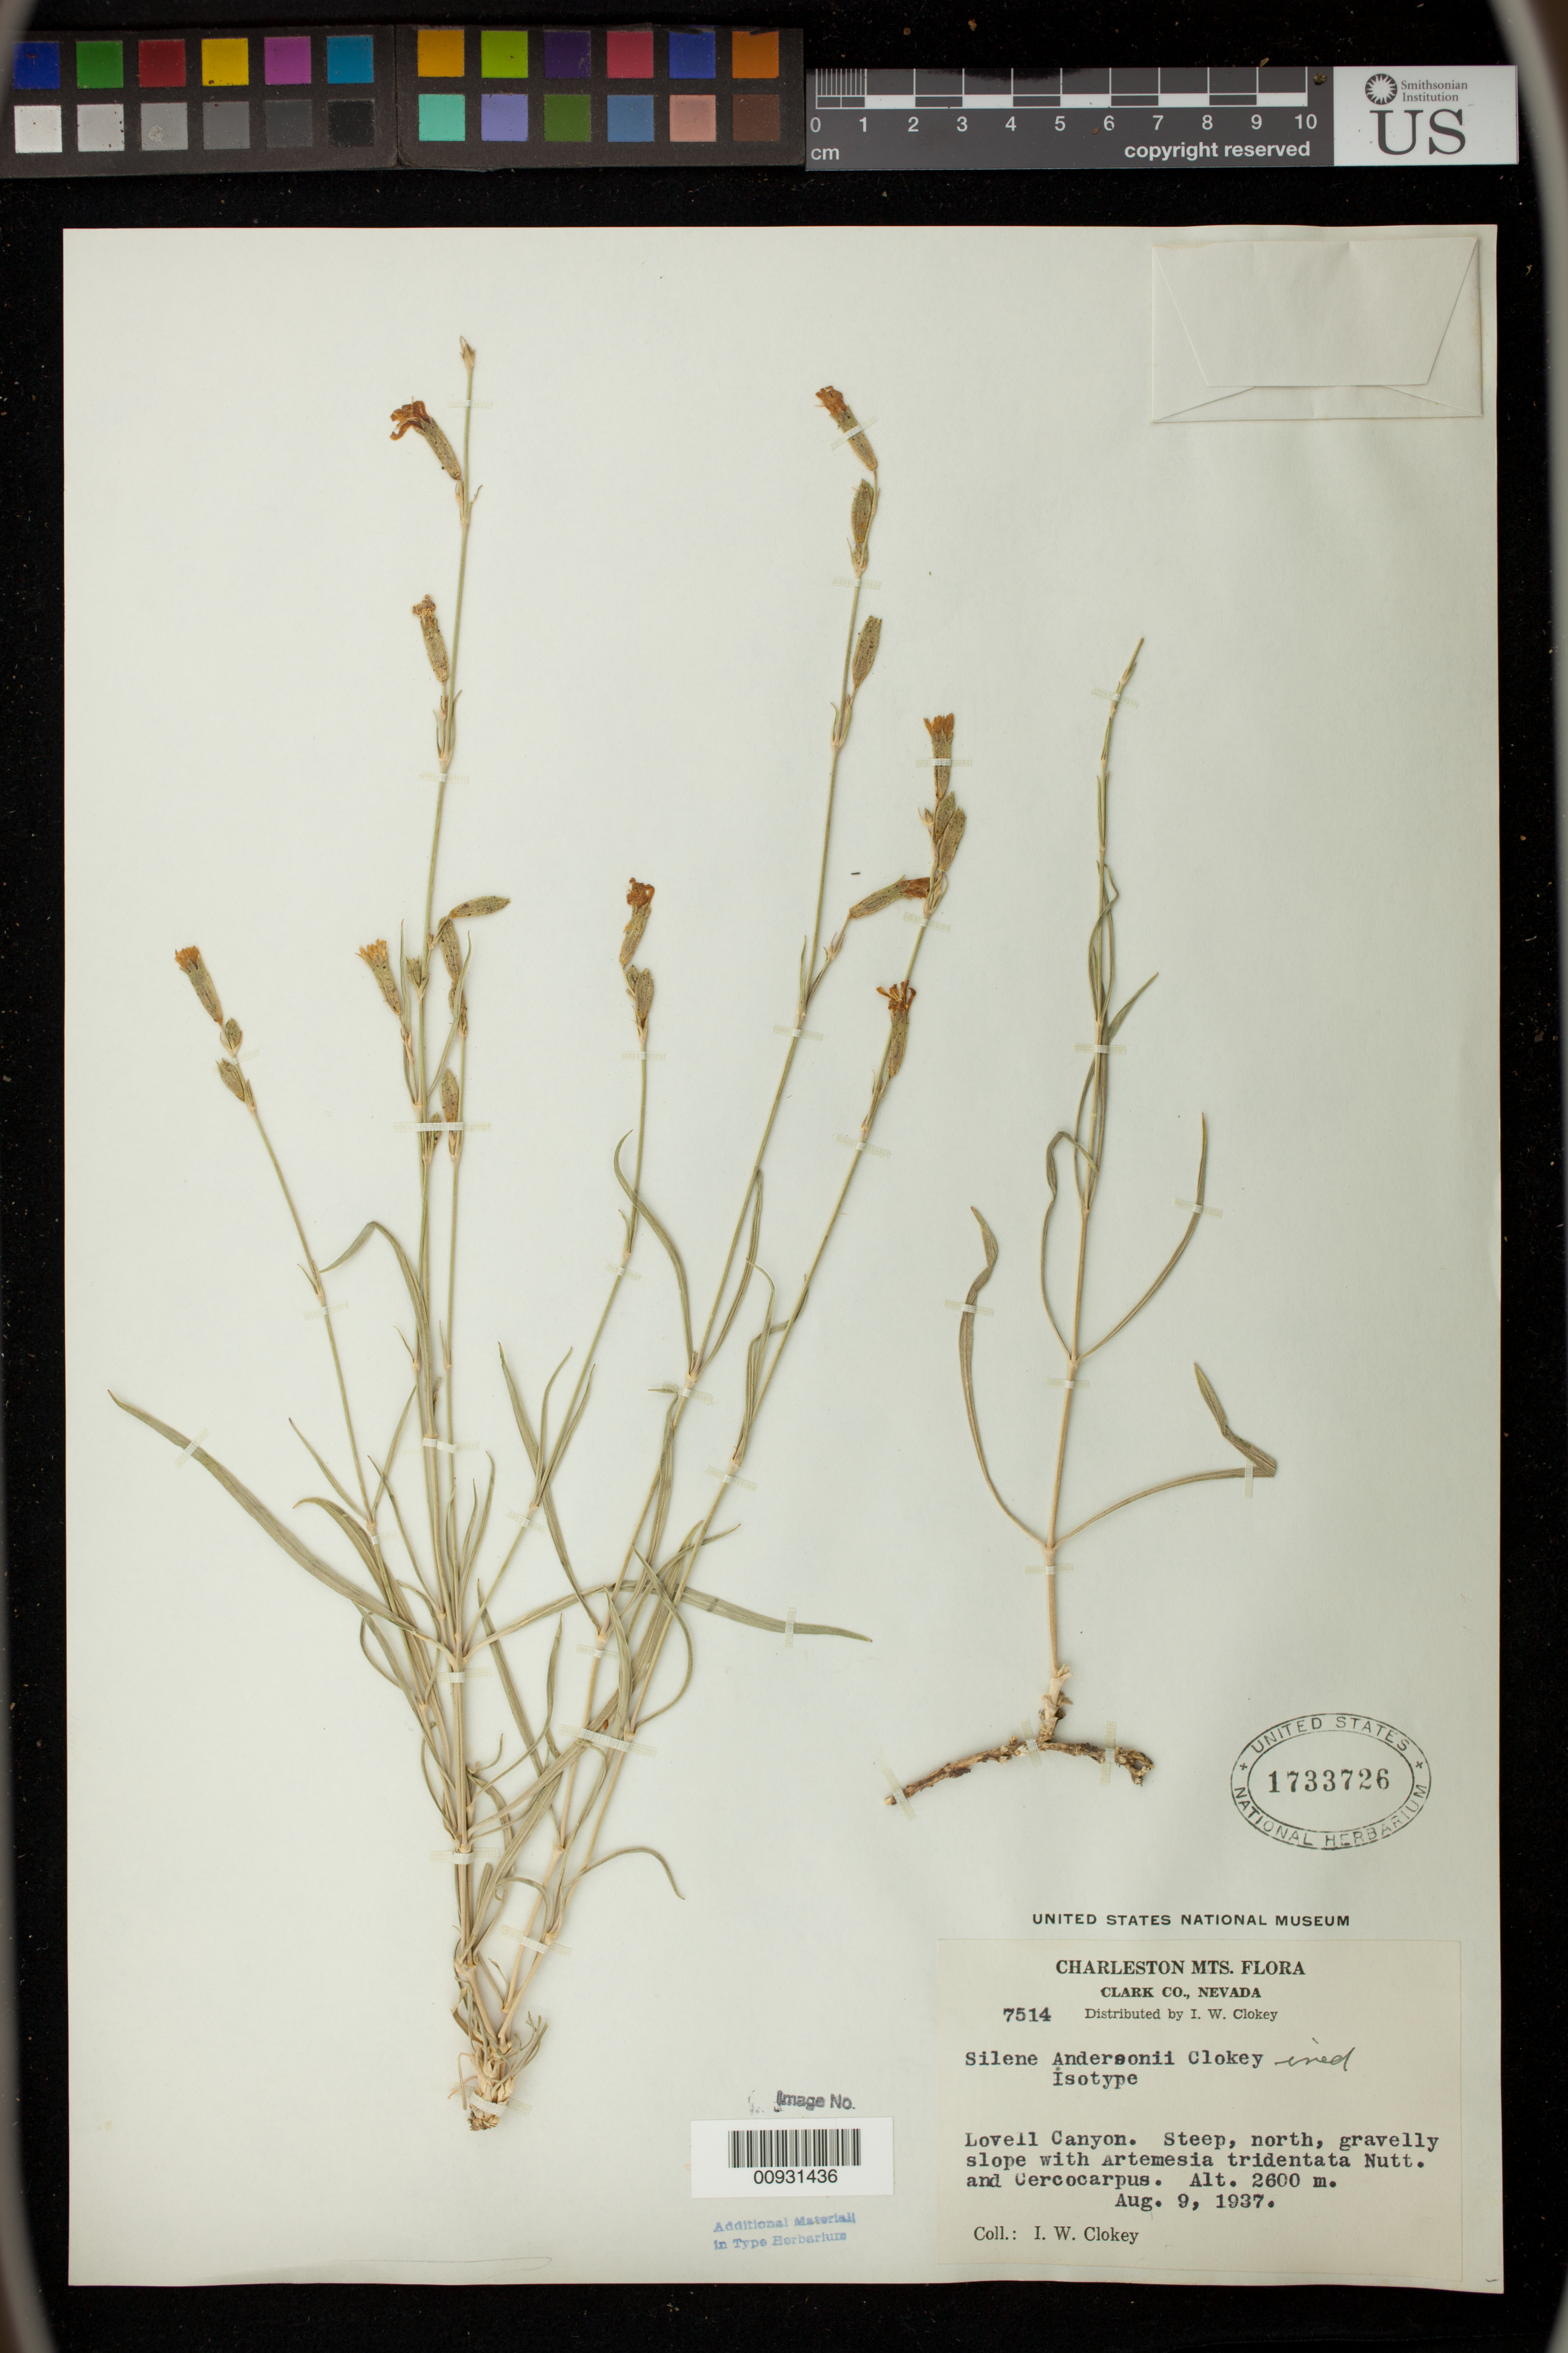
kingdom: Plantae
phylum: Tracheophyta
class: Magnoliopsida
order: Caryophyllales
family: Caryophyllaceae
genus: Silene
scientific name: Silene andersonii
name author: Clokey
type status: Isotype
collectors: I. W. Clokey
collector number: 7514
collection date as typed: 09 Aug 1937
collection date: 1937-08-09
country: United States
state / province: Nevada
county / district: Clark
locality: Charleston mountains, Lovell Canyon.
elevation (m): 2600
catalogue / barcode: US 1733726